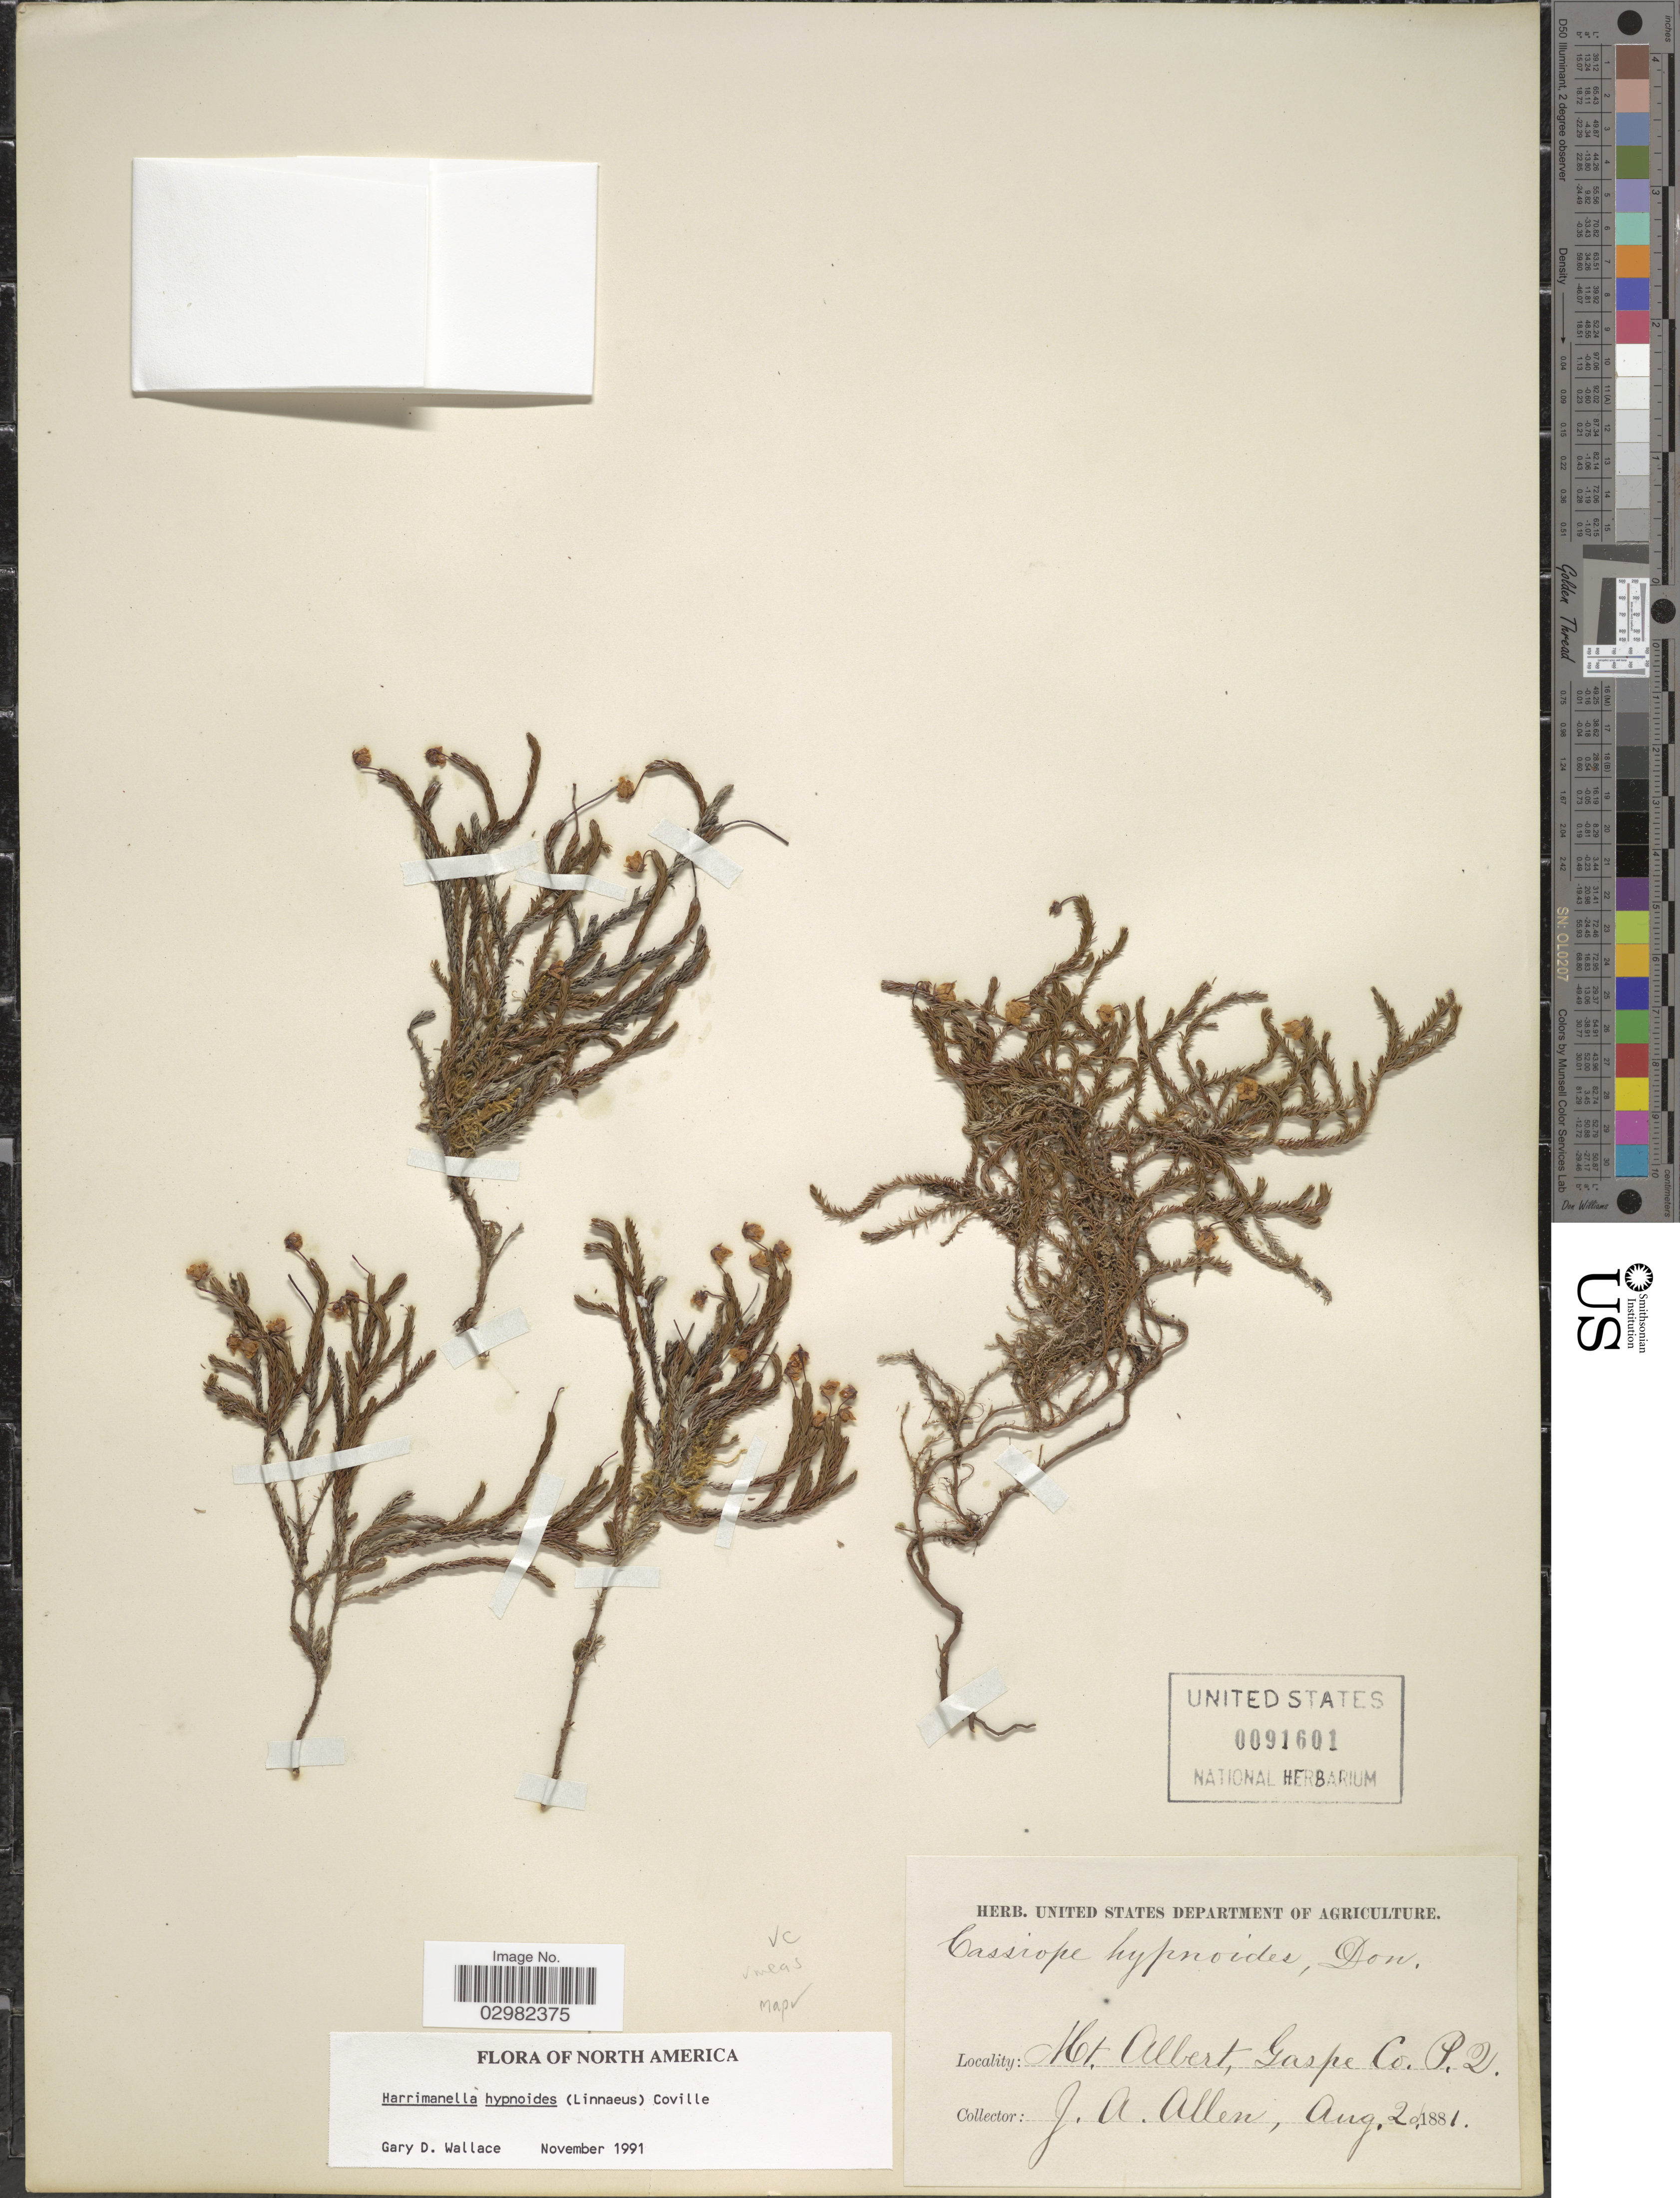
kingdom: Plantae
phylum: Tracheophyta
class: Magnoliopsida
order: Ericales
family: Ericaceae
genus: Harrimanella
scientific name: Harrimanella hypnoides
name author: (L.) Coville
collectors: J. Allen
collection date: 1881-08-02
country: Canada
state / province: Quebec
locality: Mt. Albert, Gaspe Co., P.Q.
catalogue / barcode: US 91601